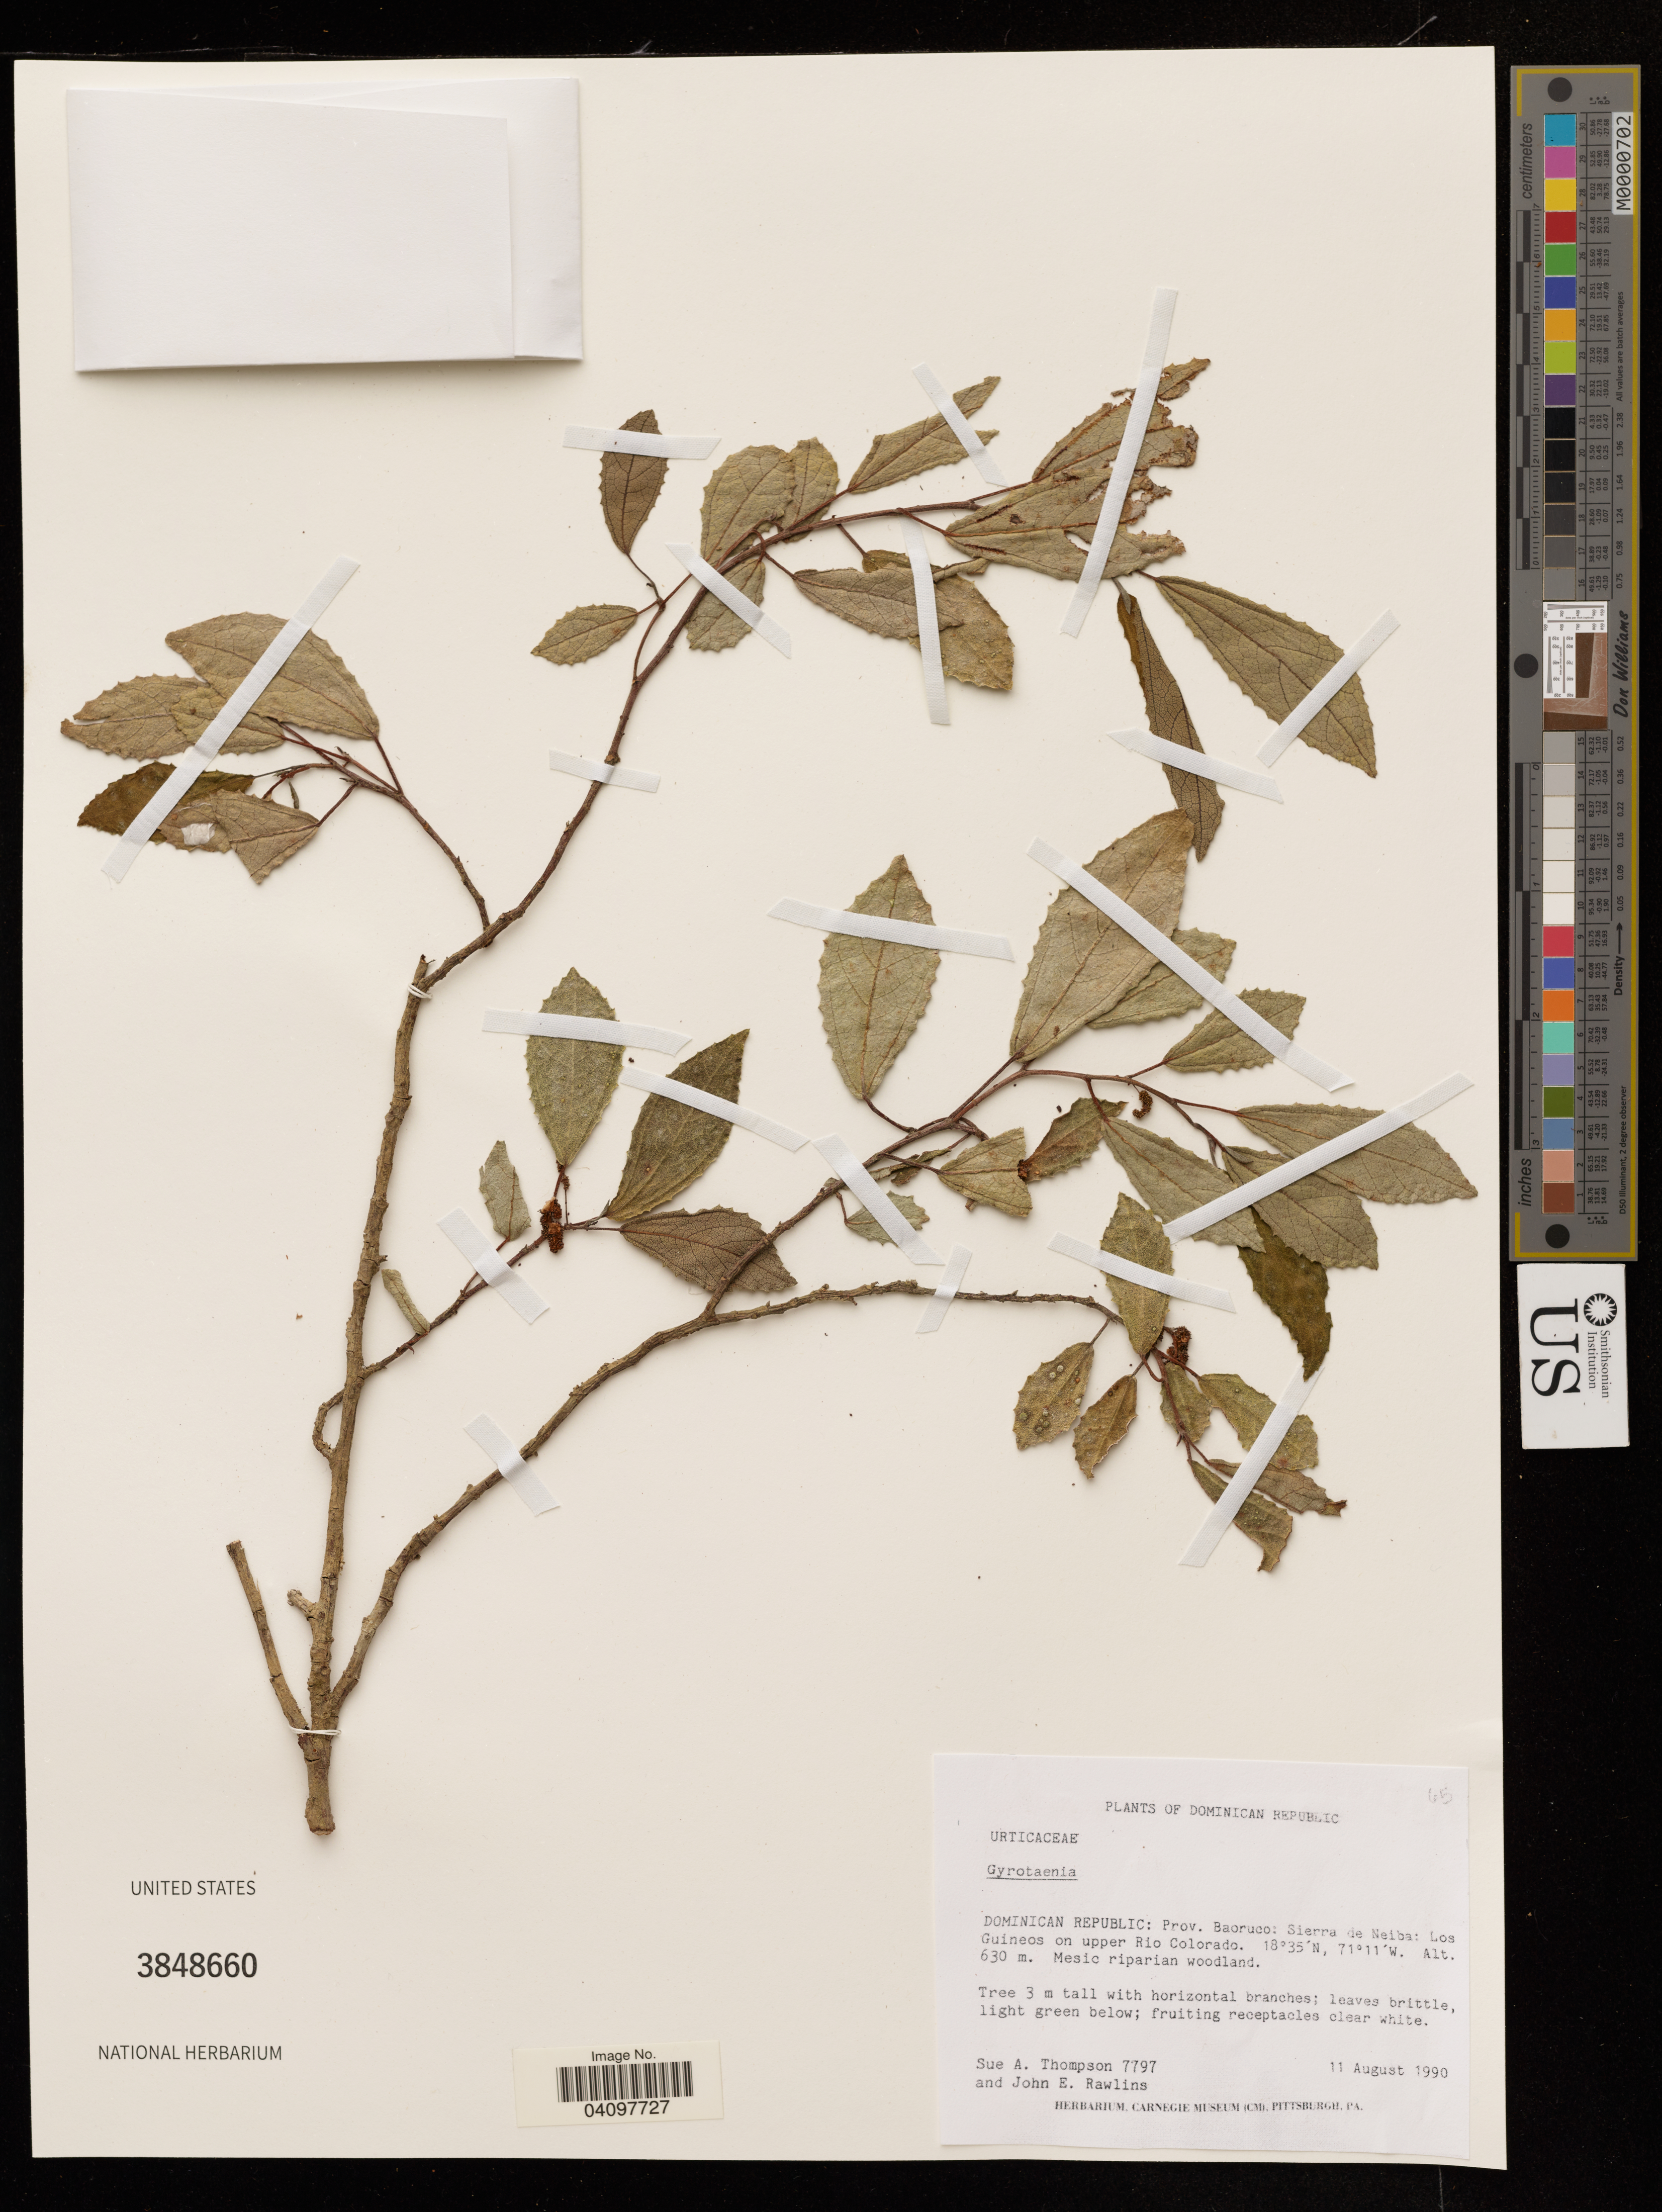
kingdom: Plantae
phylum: Tracheophyta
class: Magnoliopsida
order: Rosales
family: Urticaceae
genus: Gyrotaenia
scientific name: Gyrotaenia sp.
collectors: S. A. Thompson & J. Rawlins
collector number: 7797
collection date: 1990-08-11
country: Dominican Republic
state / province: Baoruco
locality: Baoruco: Sierra de Neiba: Los Guineos on upper Rio Colorado.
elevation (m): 630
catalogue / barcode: US 3848660